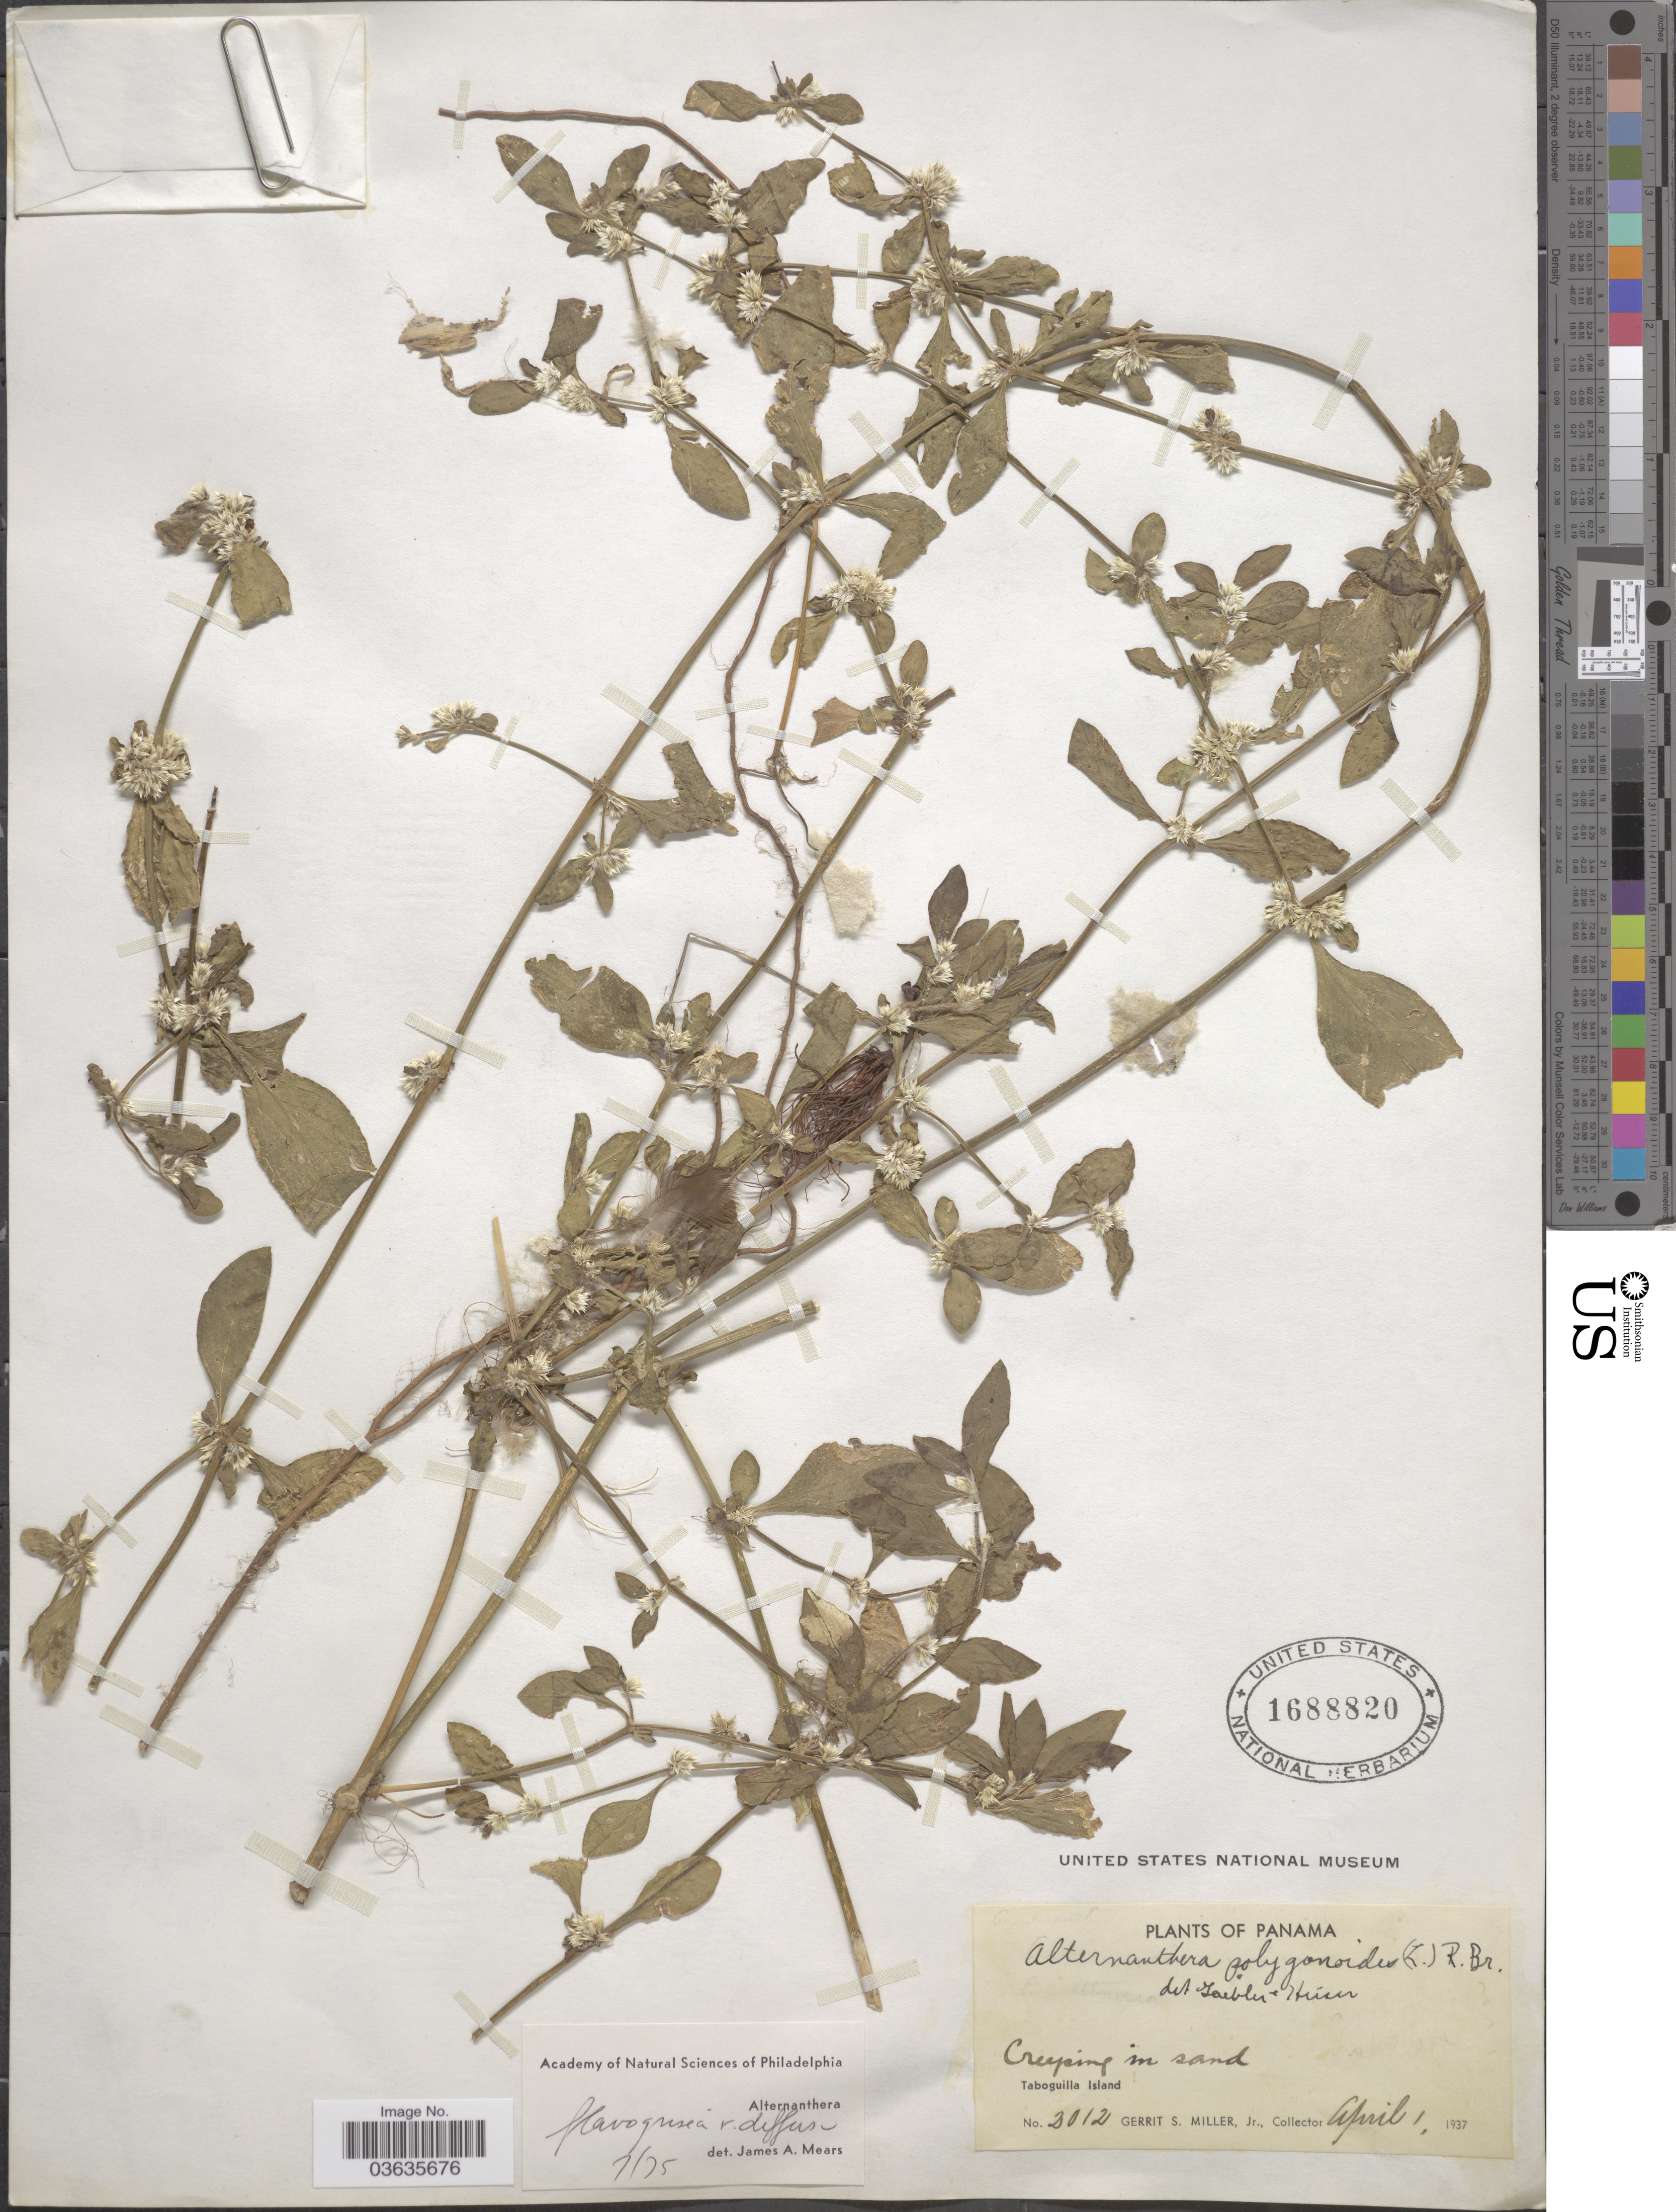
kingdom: Plantae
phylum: Tracheophyta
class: Magnoliopsida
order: Caryophyllales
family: Amaranthaceae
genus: Alternanthera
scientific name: Alternanthera flavogrisea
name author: Urb.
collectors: G. S. Miller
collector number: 2012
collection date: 1937-04-01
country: Panama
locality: Taboguilla Island.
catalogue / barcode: US 1688820